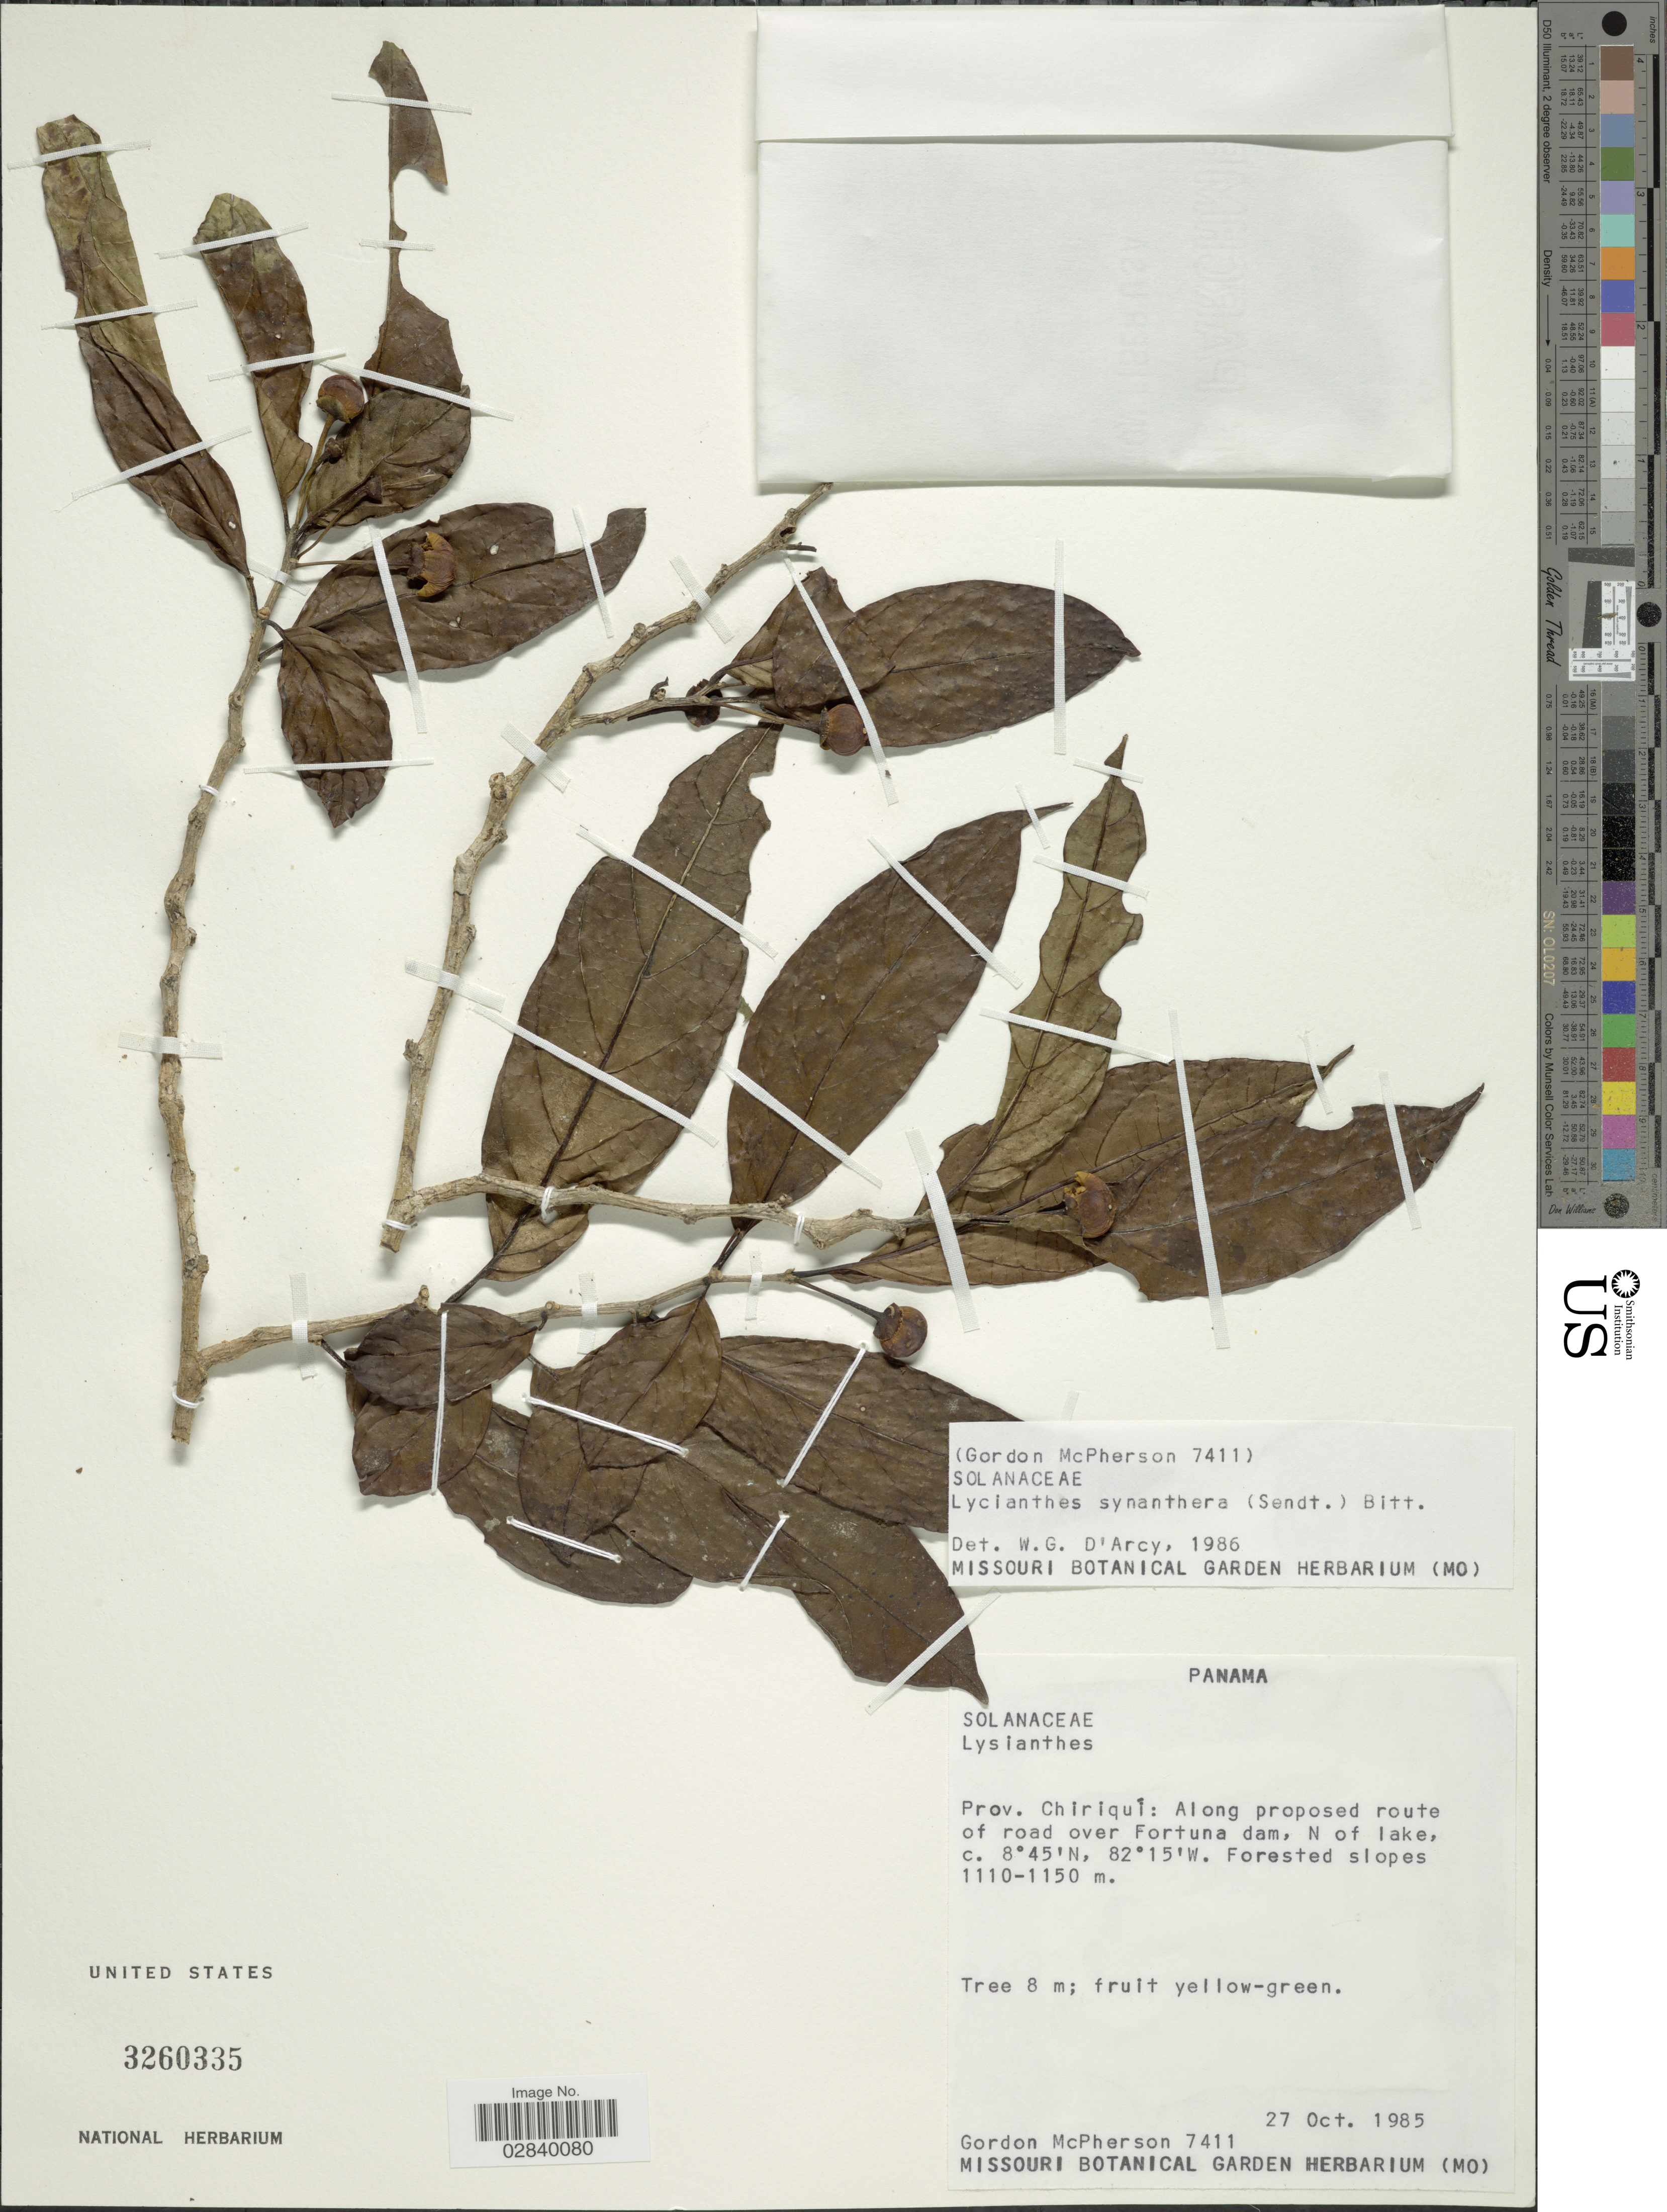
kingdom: Plantae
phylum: Tracheophyta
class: Magnoliopsida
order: Solanales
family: Solanaceae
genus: Lycianthes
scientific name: Lycianthes synanthera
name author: (Sendtn.) Bitter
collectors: G. McPherson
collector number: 7411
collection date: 1985-10-27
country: Panama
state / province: Chiriqui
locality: Along proposed route of road over Fortuna dam, N of lake.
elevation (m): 1110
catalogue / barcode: US 3260335